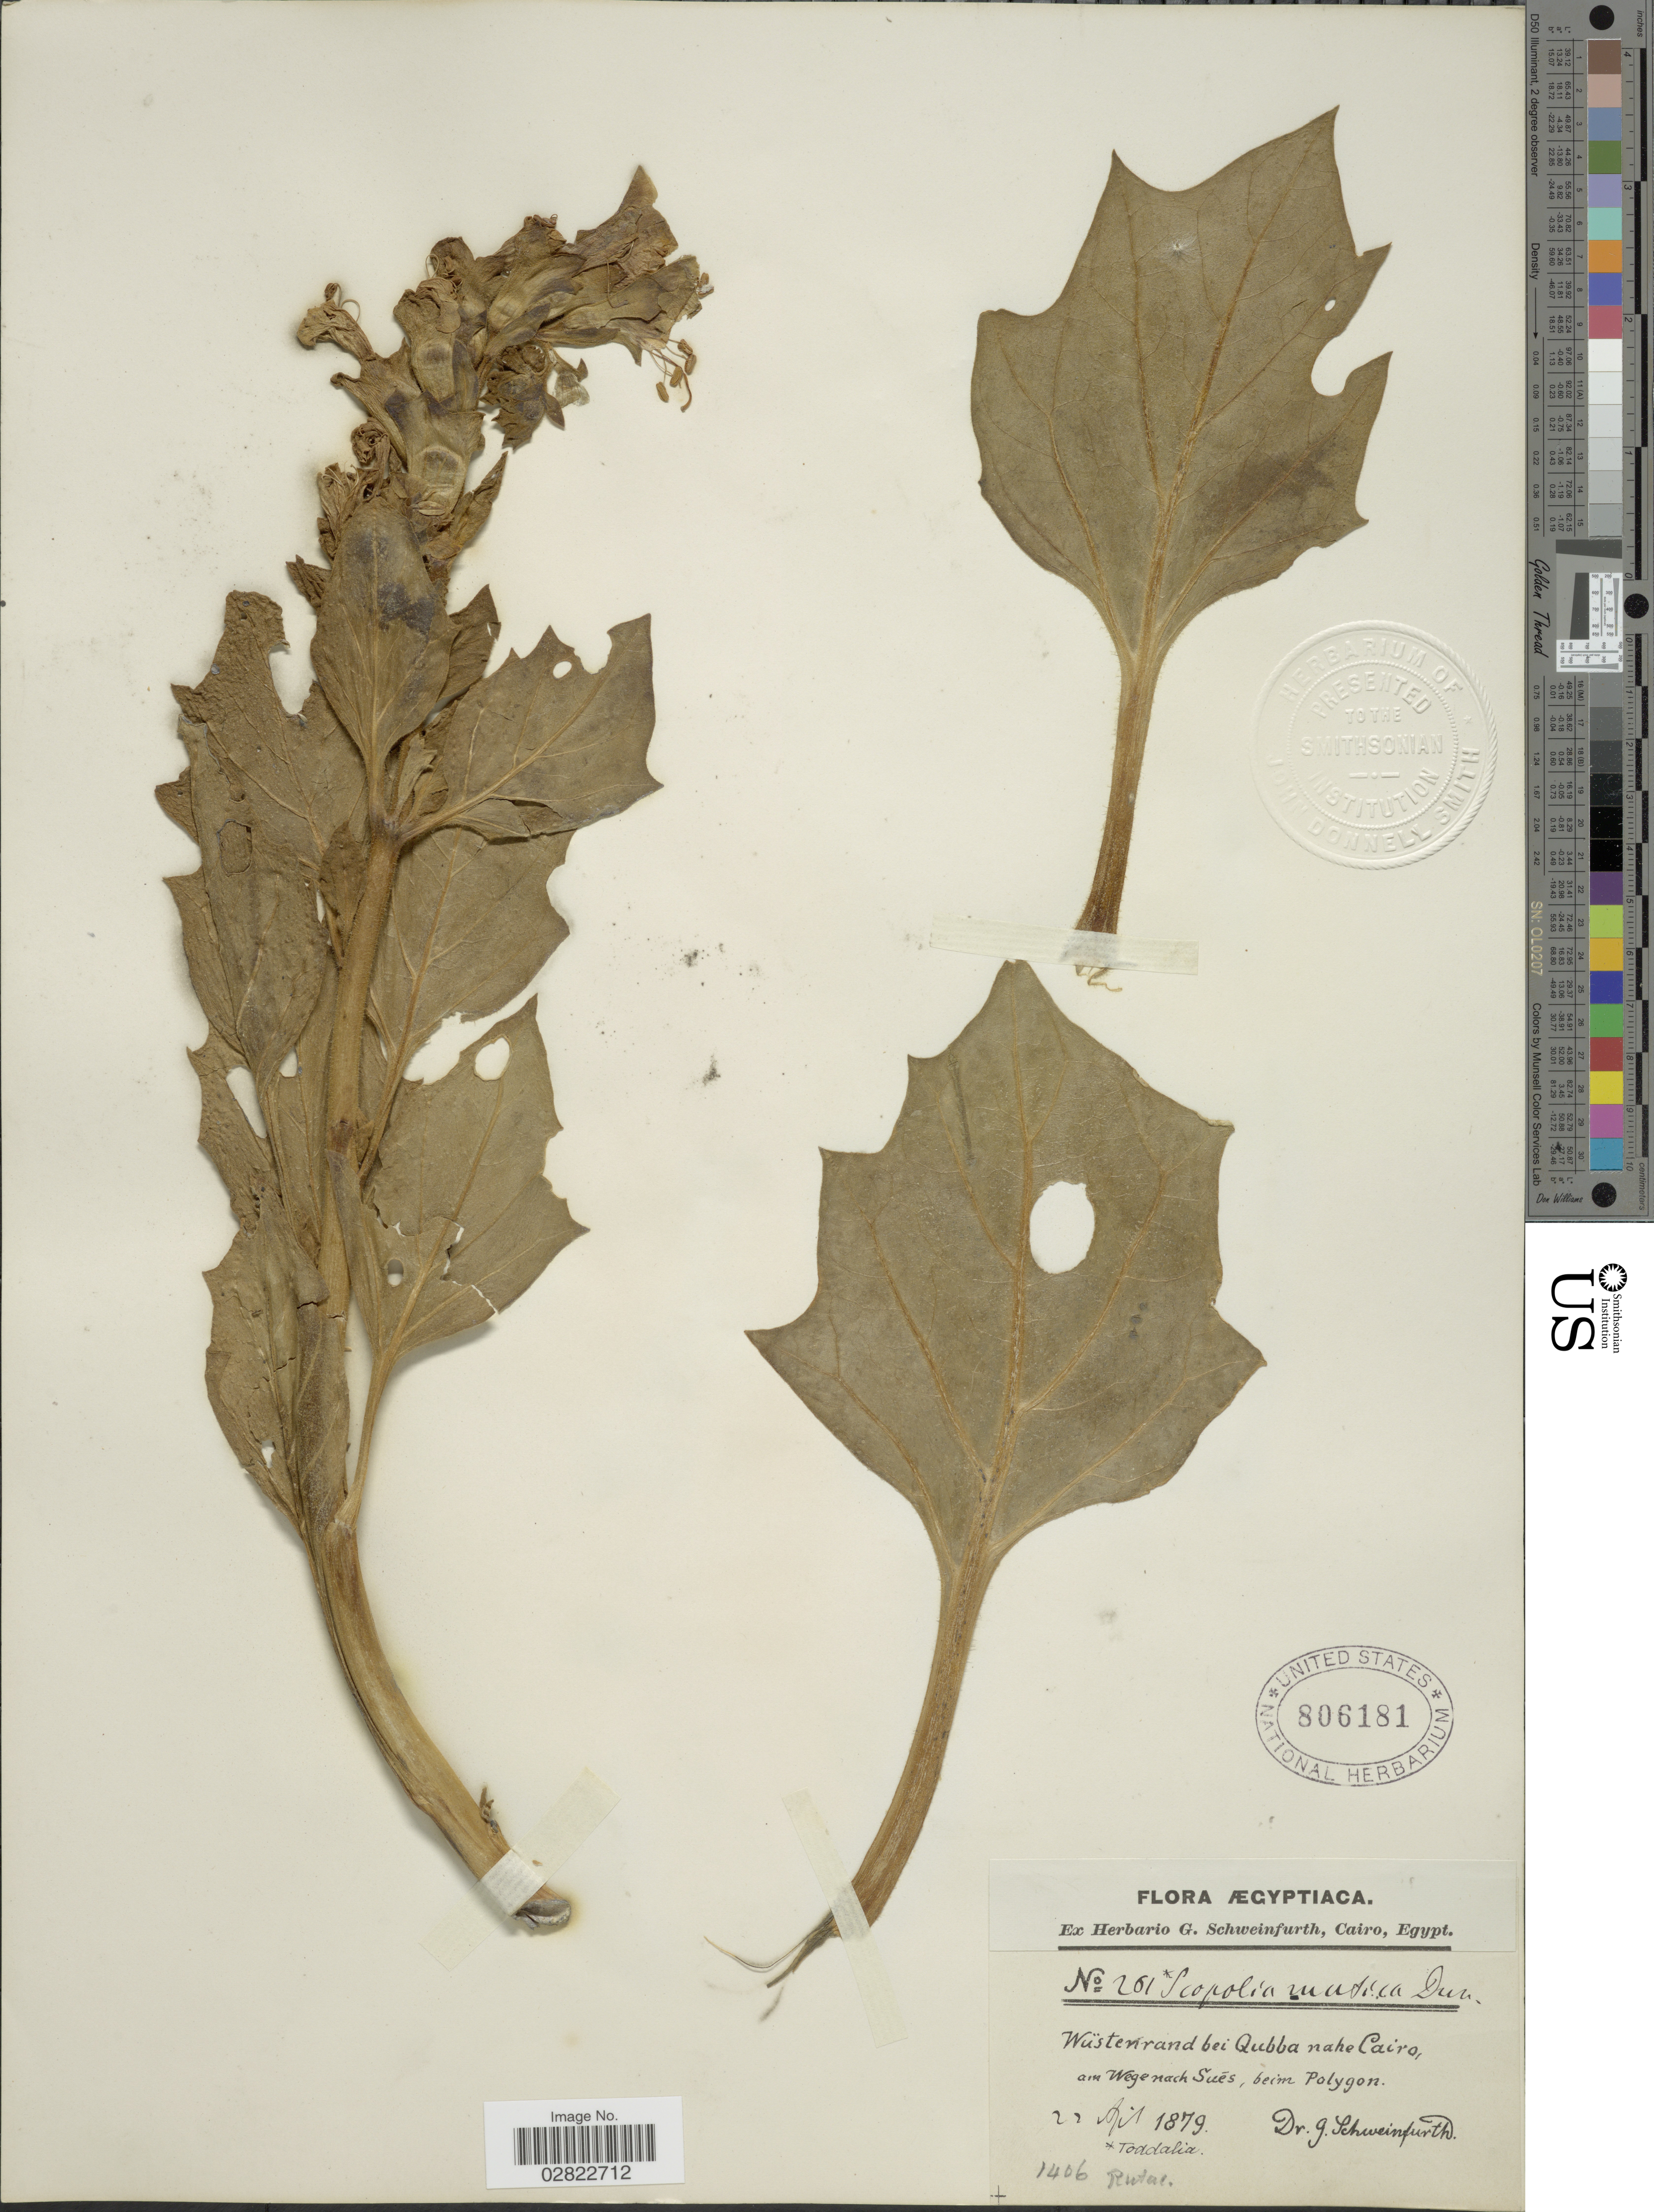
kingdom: Plantae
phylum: Tracheophyta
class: Magnoliopsida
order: Solanales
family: Solanaceae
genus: Hyoscyamus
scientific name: Hyoscyamus muticus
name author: L.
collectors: G. A. Schweinfurth (herbarium)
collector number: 261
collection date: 1879-04-22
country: Egypt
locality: Wüstenrand bei Qubba nahe Cairo, am Wegenach Sués, beim Polygon.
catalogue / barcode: US 806181